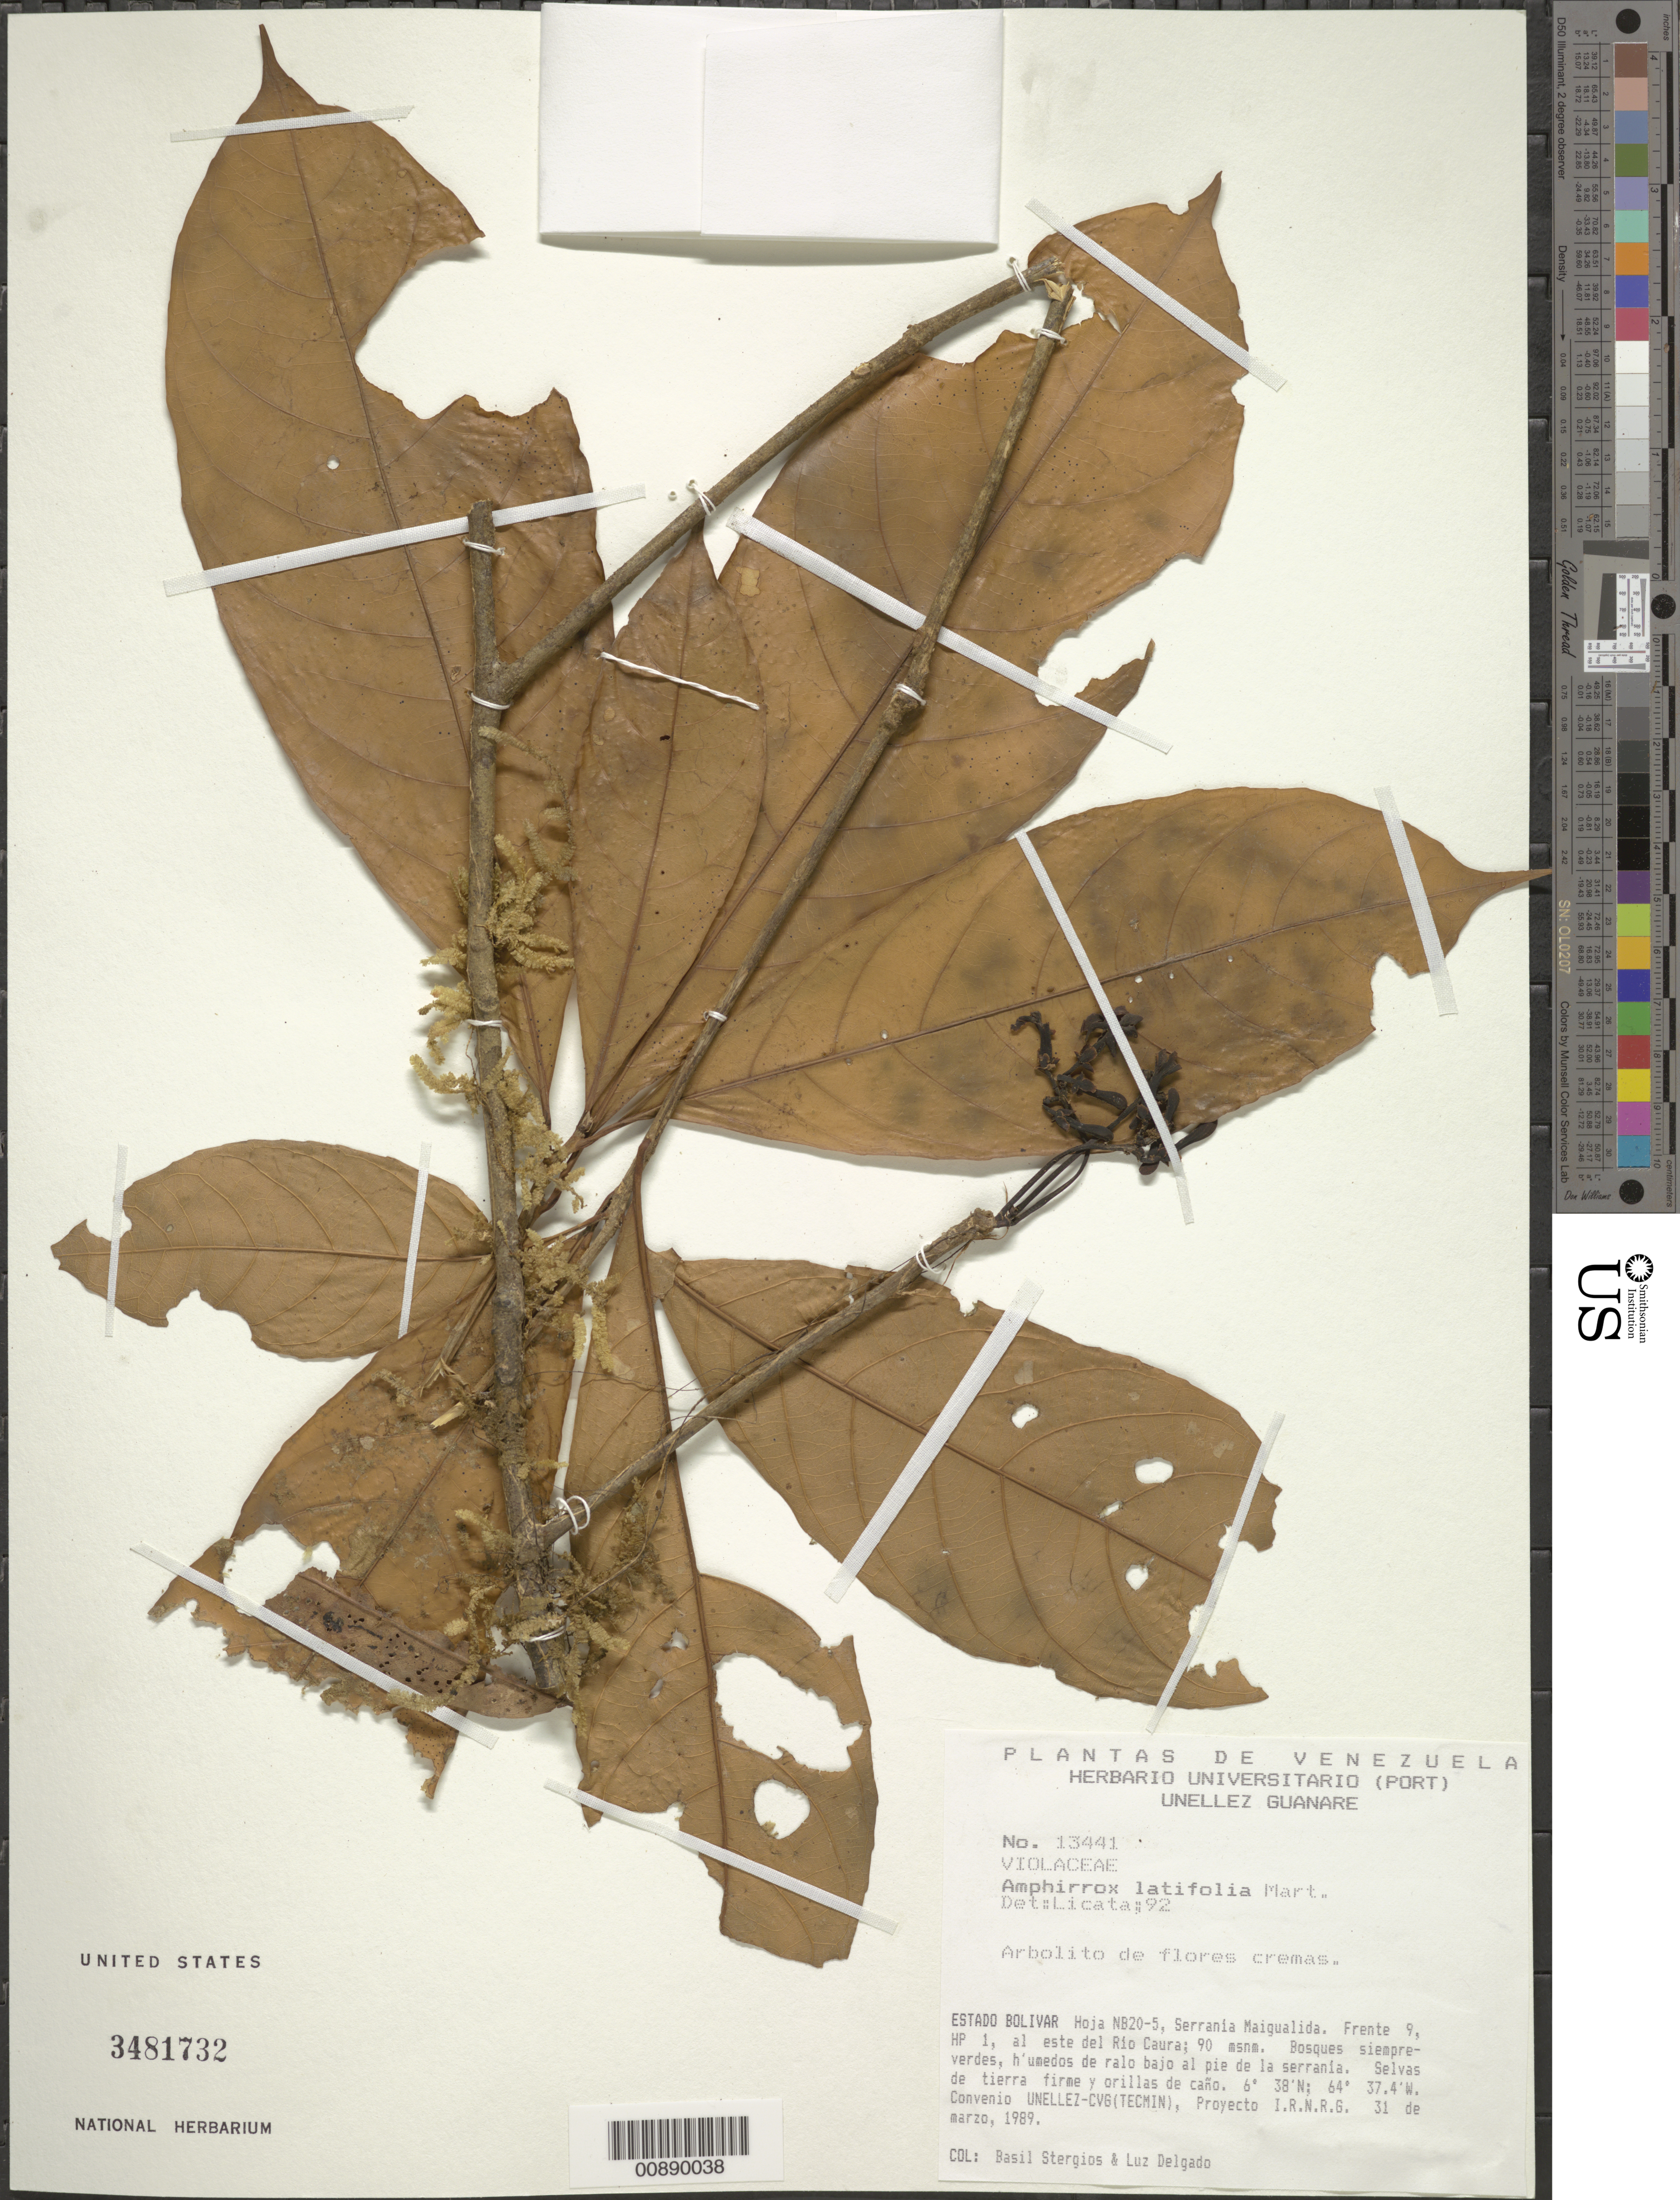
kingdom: Plantae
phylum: Tracheophyta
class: Magnoliopsida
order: Malpighiales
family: Violaceae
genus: Amphirrhox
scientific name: Amphirrhox latifolia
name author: Mart. ex Eichler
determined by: Licata, A., (PORT), Univ. Nac. Exp. de los Llanos Ezequiel Zamora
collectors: B. G. Stergios & L. Delgado V.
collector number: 13441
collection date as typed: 31-Mar-89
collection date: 1989-03-31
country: Venezuela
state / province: Bolívar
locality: Serrania Maigualida, E del río Caura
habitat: Bosques siempre-verdes, humedos de ralo bajo al pié de la serranía; selvas de tierra firme y orillas de caño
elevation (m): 90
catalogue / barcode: US 3481732